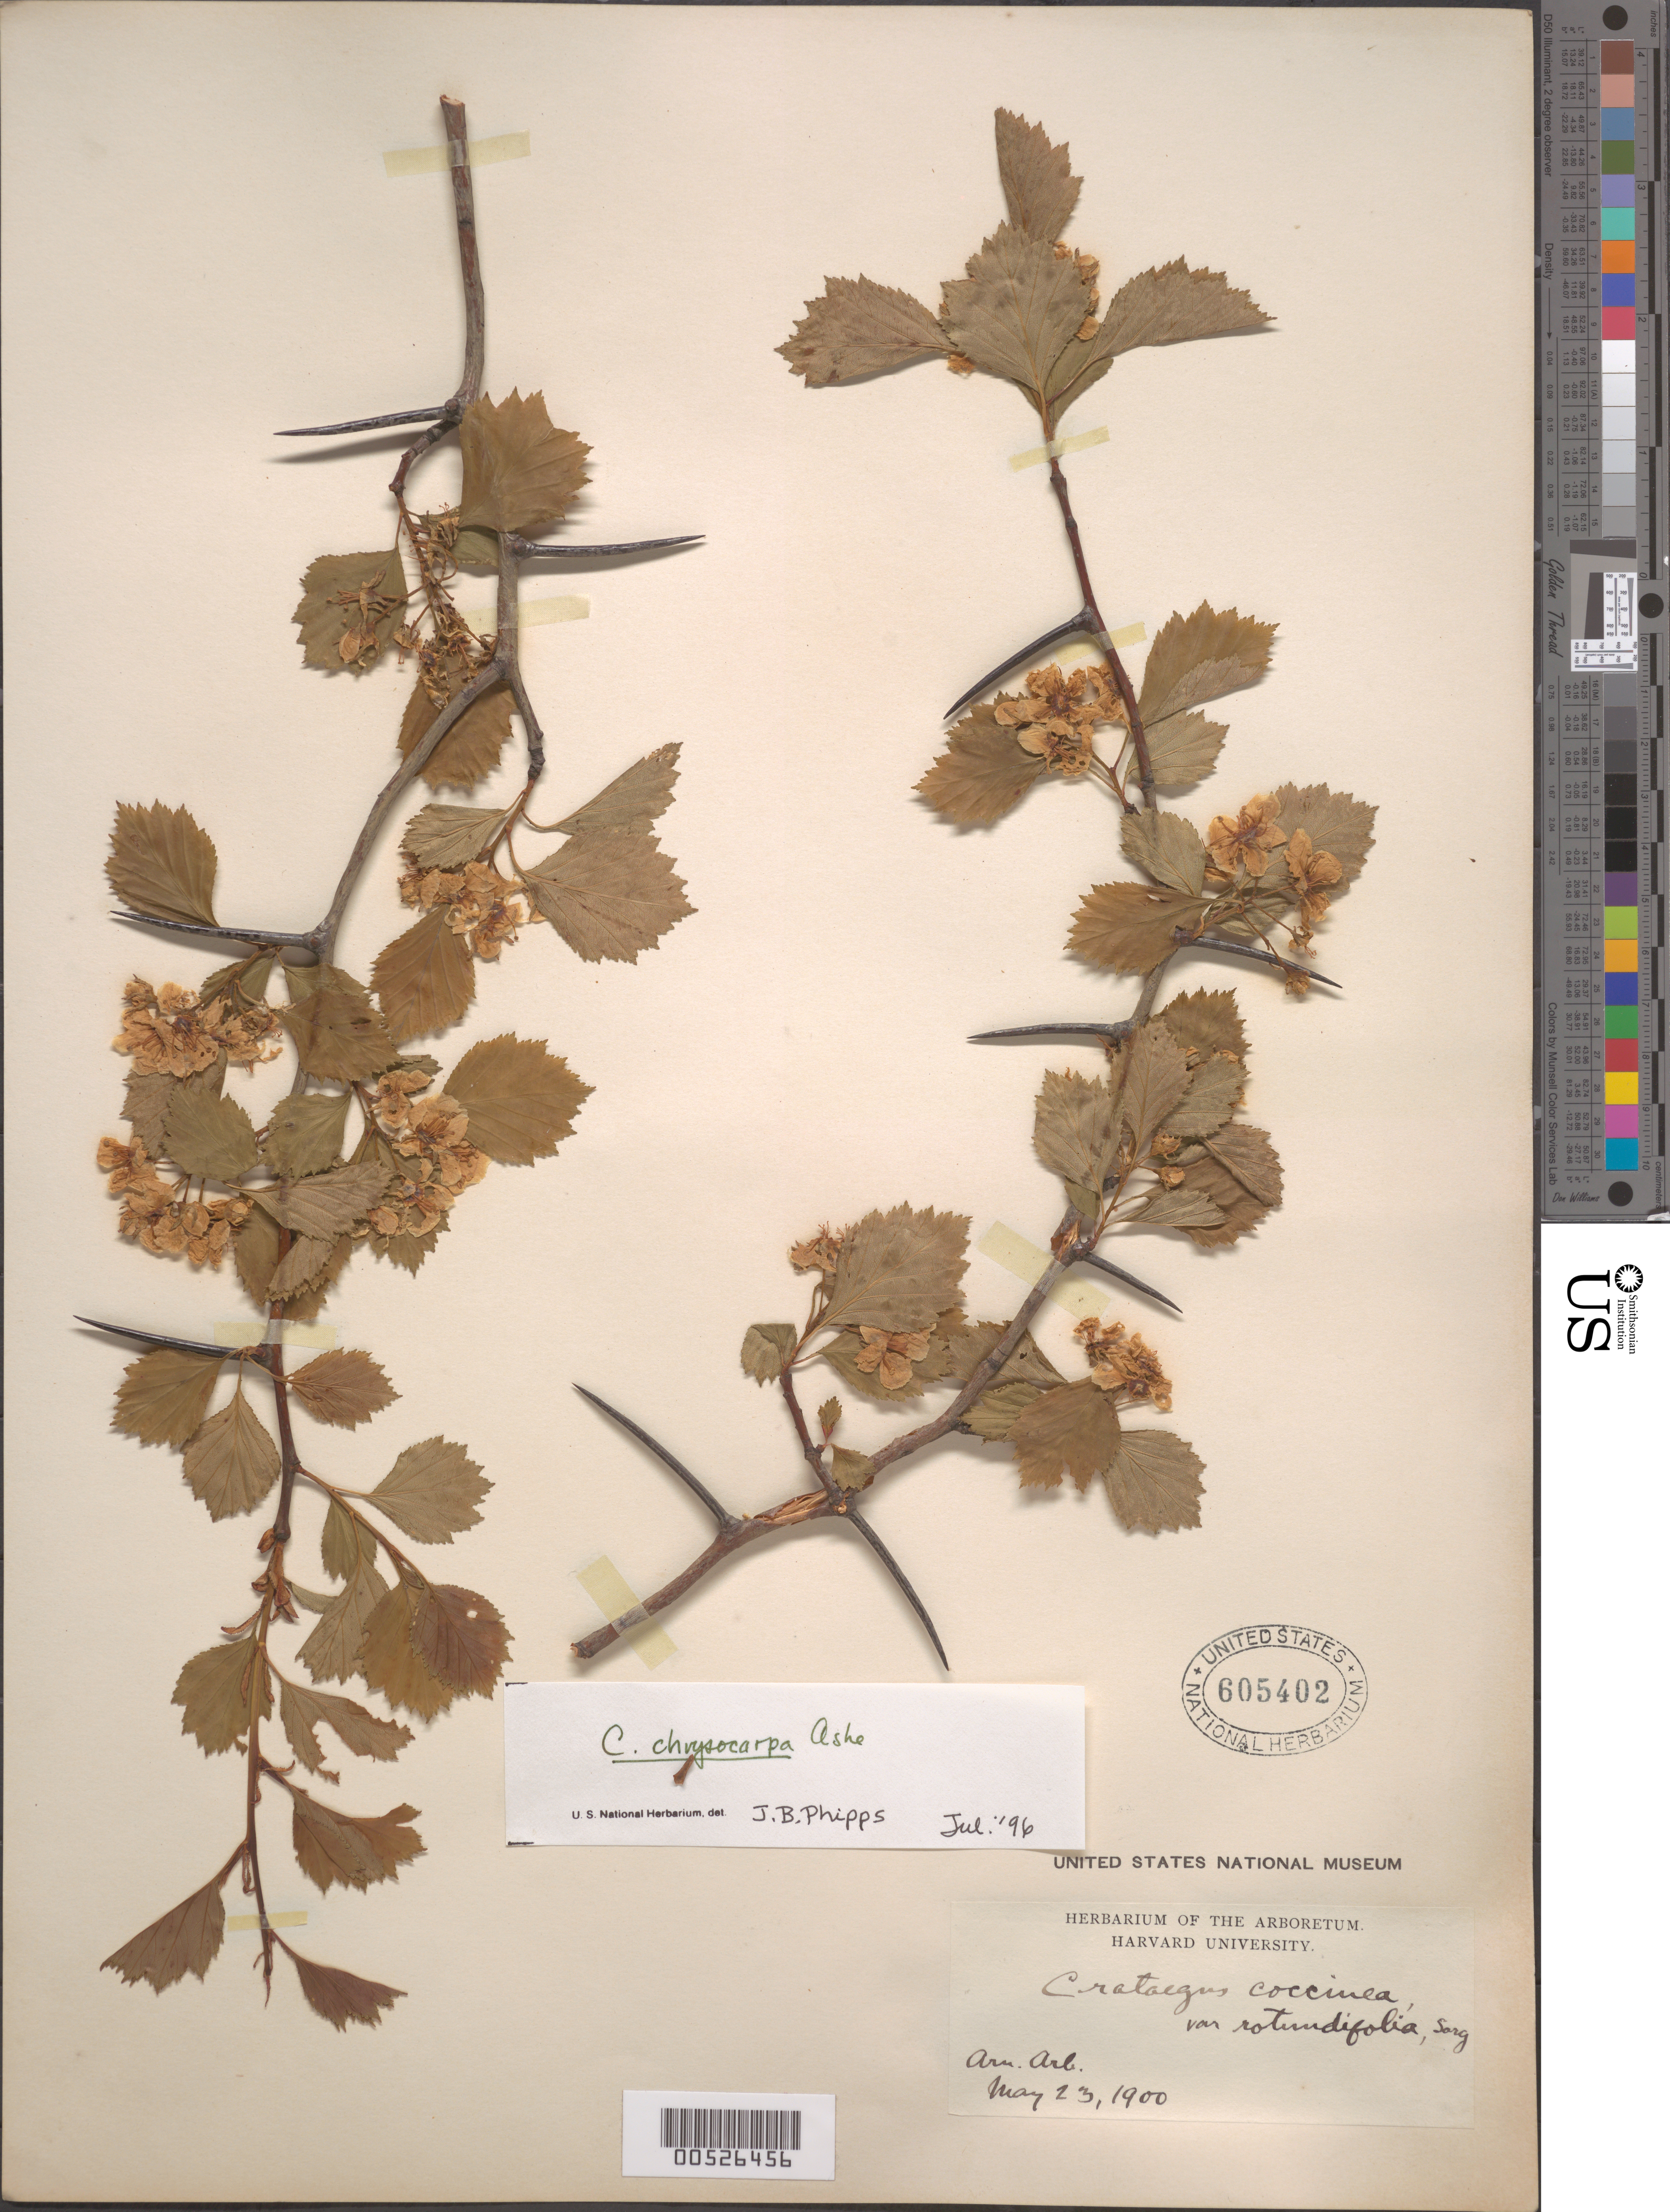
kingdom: Plantae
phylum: Tracheophyta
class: Magnoliopsida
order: Rosales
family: Rosaceae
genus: Crataegus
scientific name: Crataegus chrysocarpa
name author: Ashe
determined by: Phipps, James B., (UWO), University of Western Ontario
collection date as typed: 23 May 1900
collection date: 1900-05-23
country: United States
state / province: Massachusetts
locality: Arnold Arboretum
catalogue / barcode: US 605402